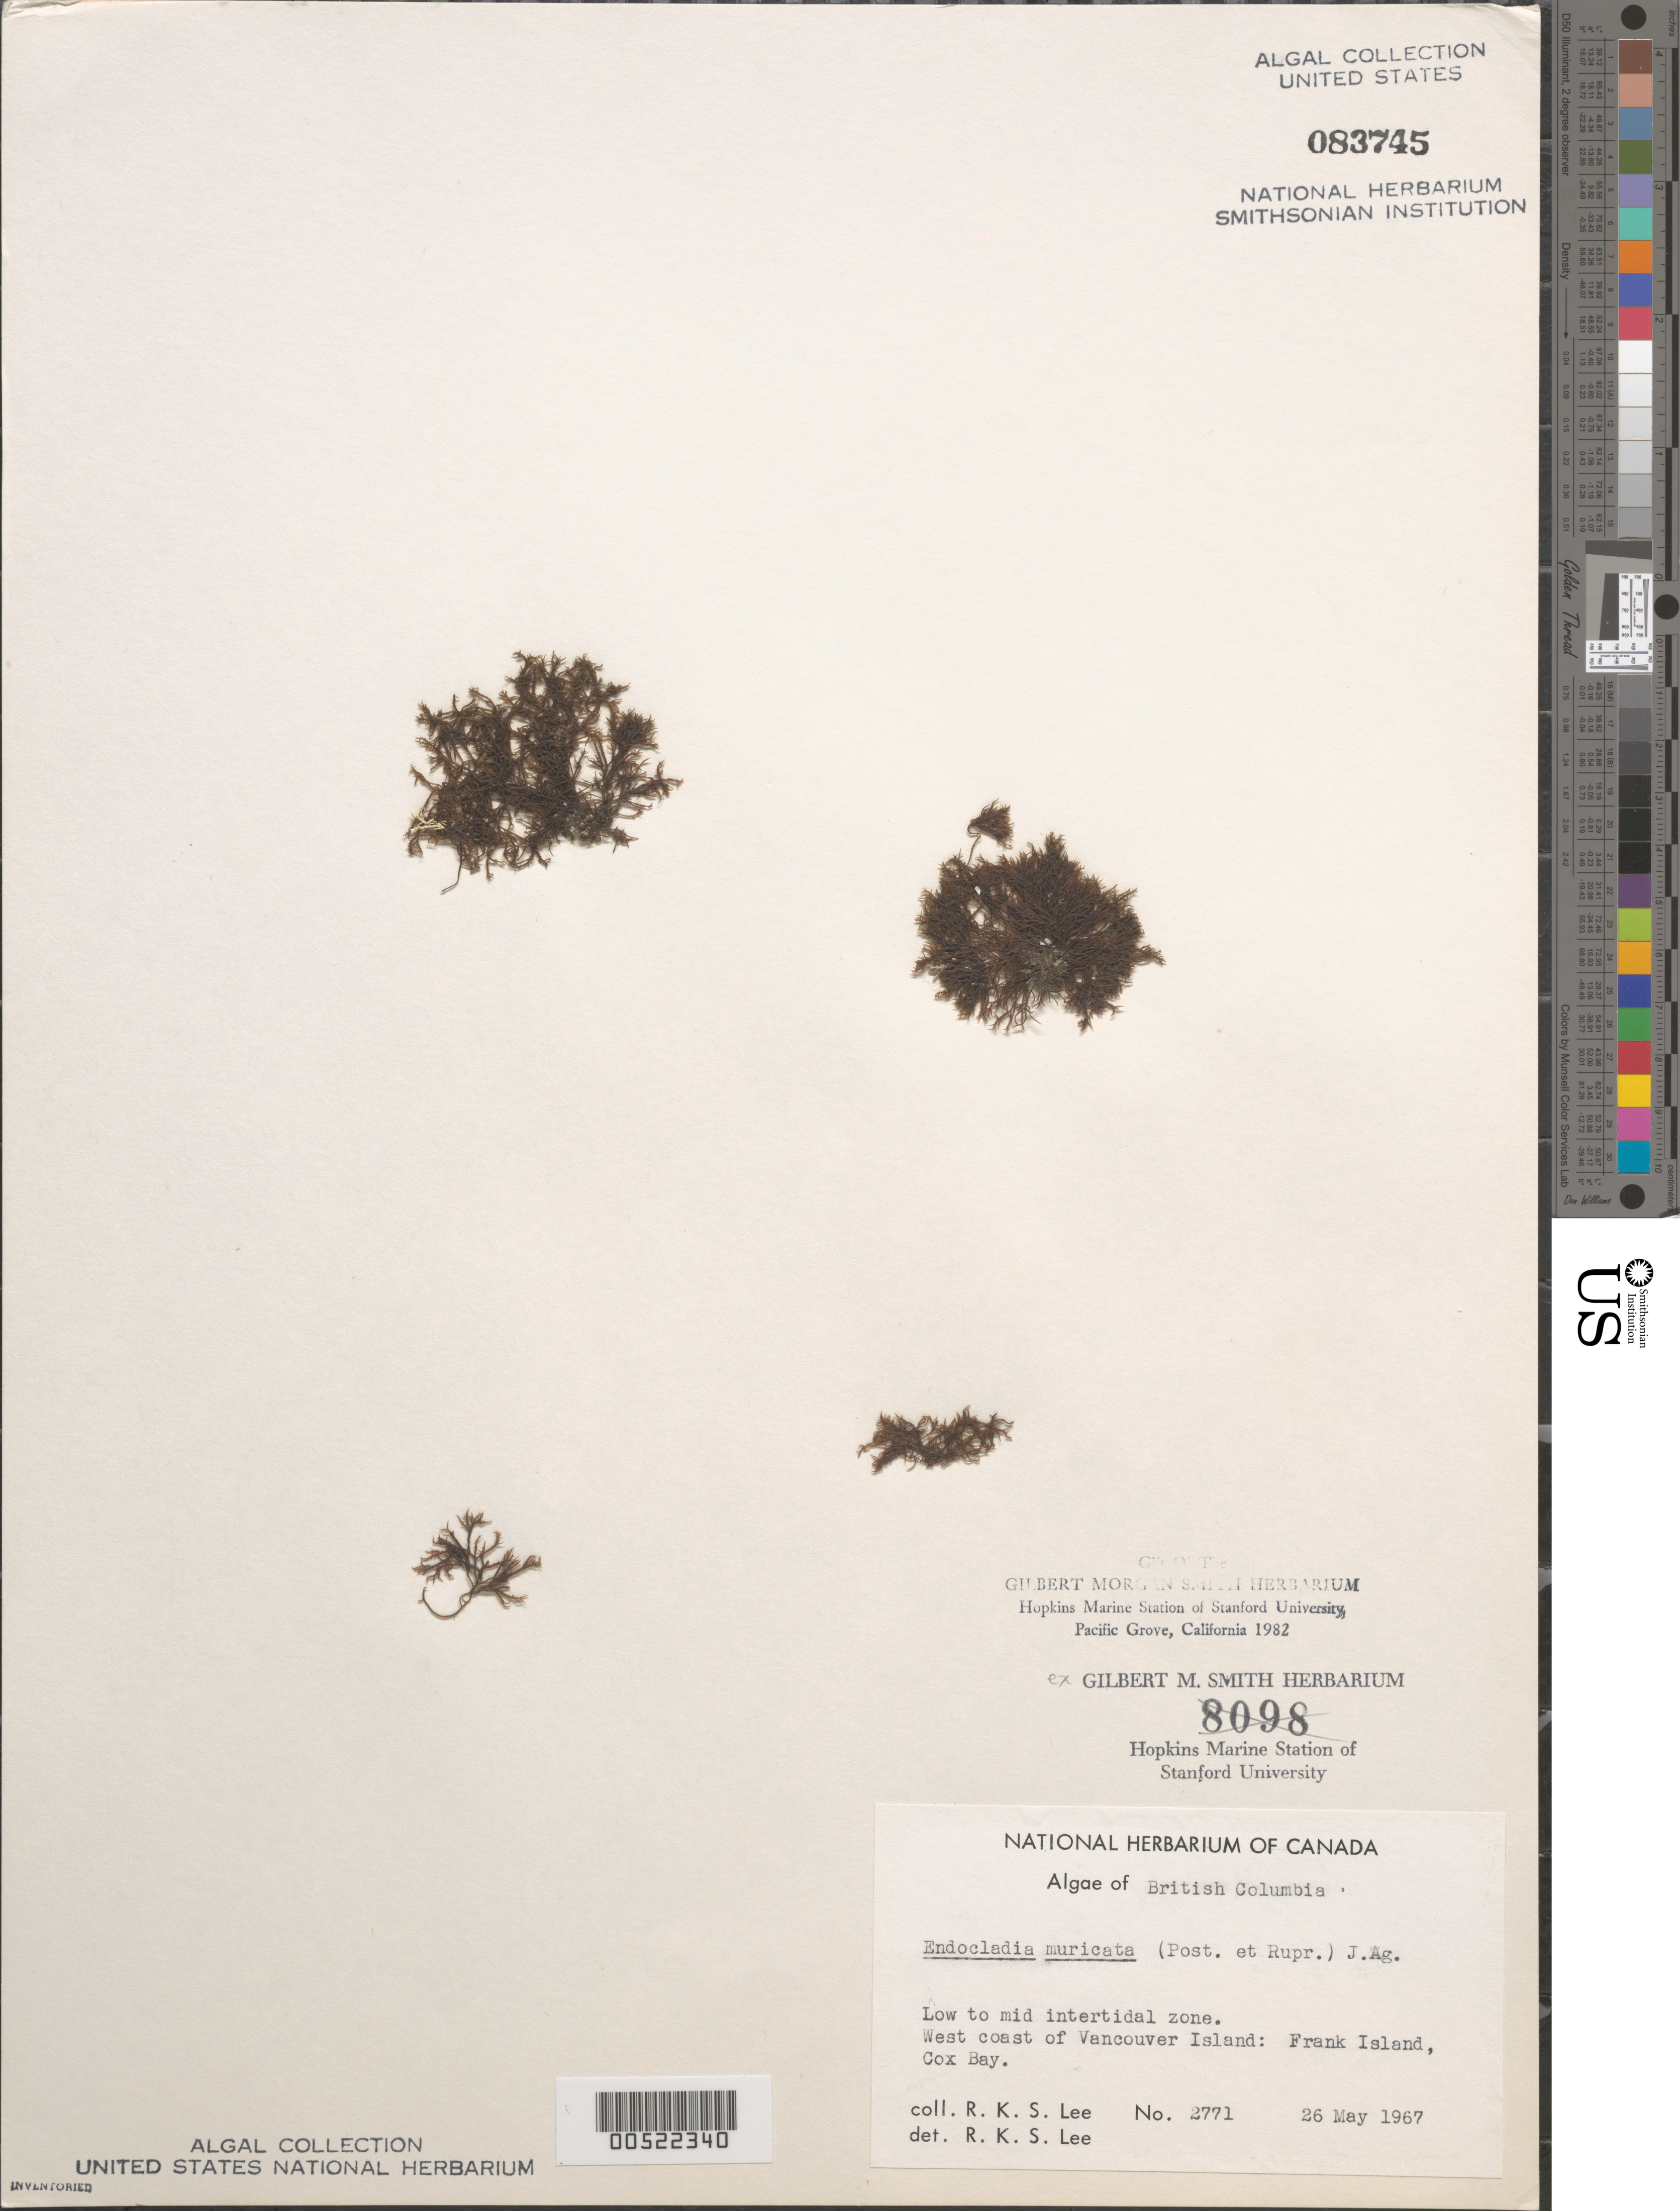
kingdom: Plantae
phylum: Rhodophyta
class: Florideophyceae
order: Gigartinales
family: Endocladiaceae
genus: Endocladia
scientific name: Endocladia muricata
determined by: Lee, R. K. S.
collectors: R. Lee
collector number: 2771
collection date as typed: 26 May 1967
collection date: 1967-05-26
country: Canada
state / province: British Columbia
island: Frank Island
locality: Cox Bay, Vancouver Island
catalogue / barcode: US 83745